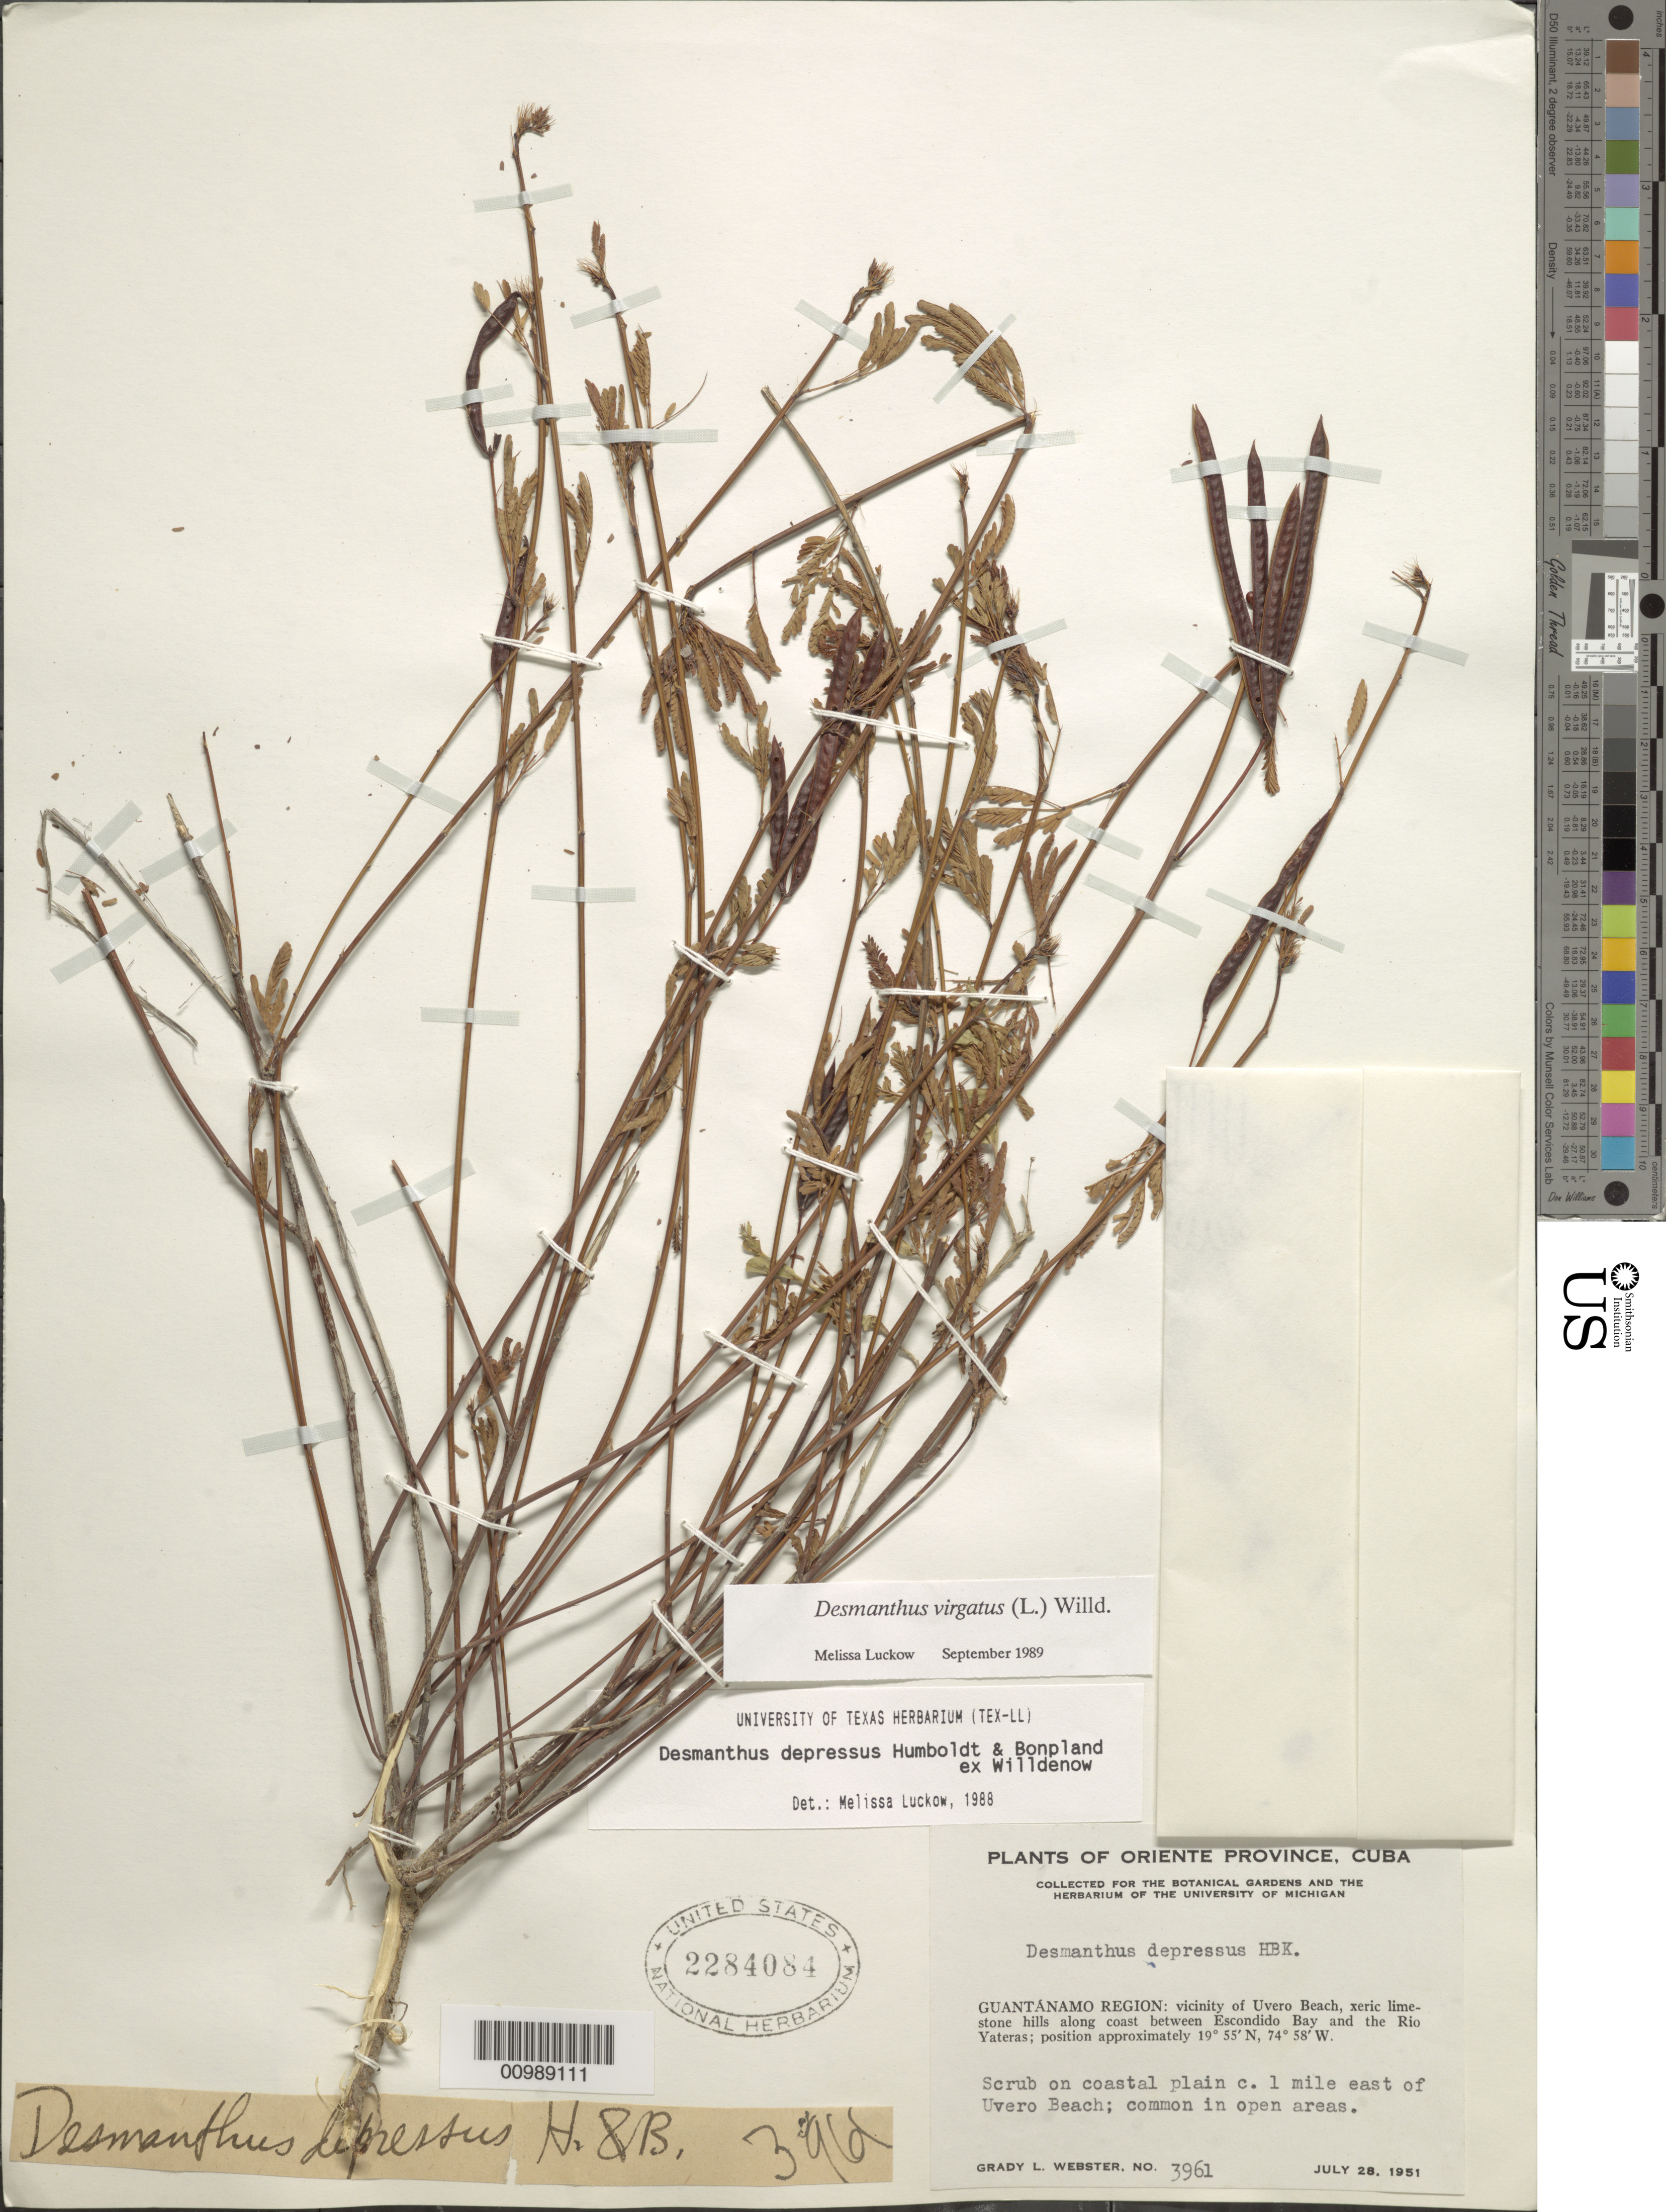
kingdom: Plantae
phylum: Tracheophyta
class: Magnoliopsida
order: Fabales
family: Fabaceae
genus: Desmanthus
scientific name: Desmanthus virgatus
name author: (L.) Willd.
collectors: G. L. Webster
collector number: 3961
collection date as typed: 28 Jul 1951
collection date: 1951-07-28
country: Cuba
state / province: Guantánamo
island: Cuba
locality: Vicinity of Uvero Beach, xeric limestone hills along coast between Escondido bay and the Rio Yateras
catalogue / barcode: US 2284084